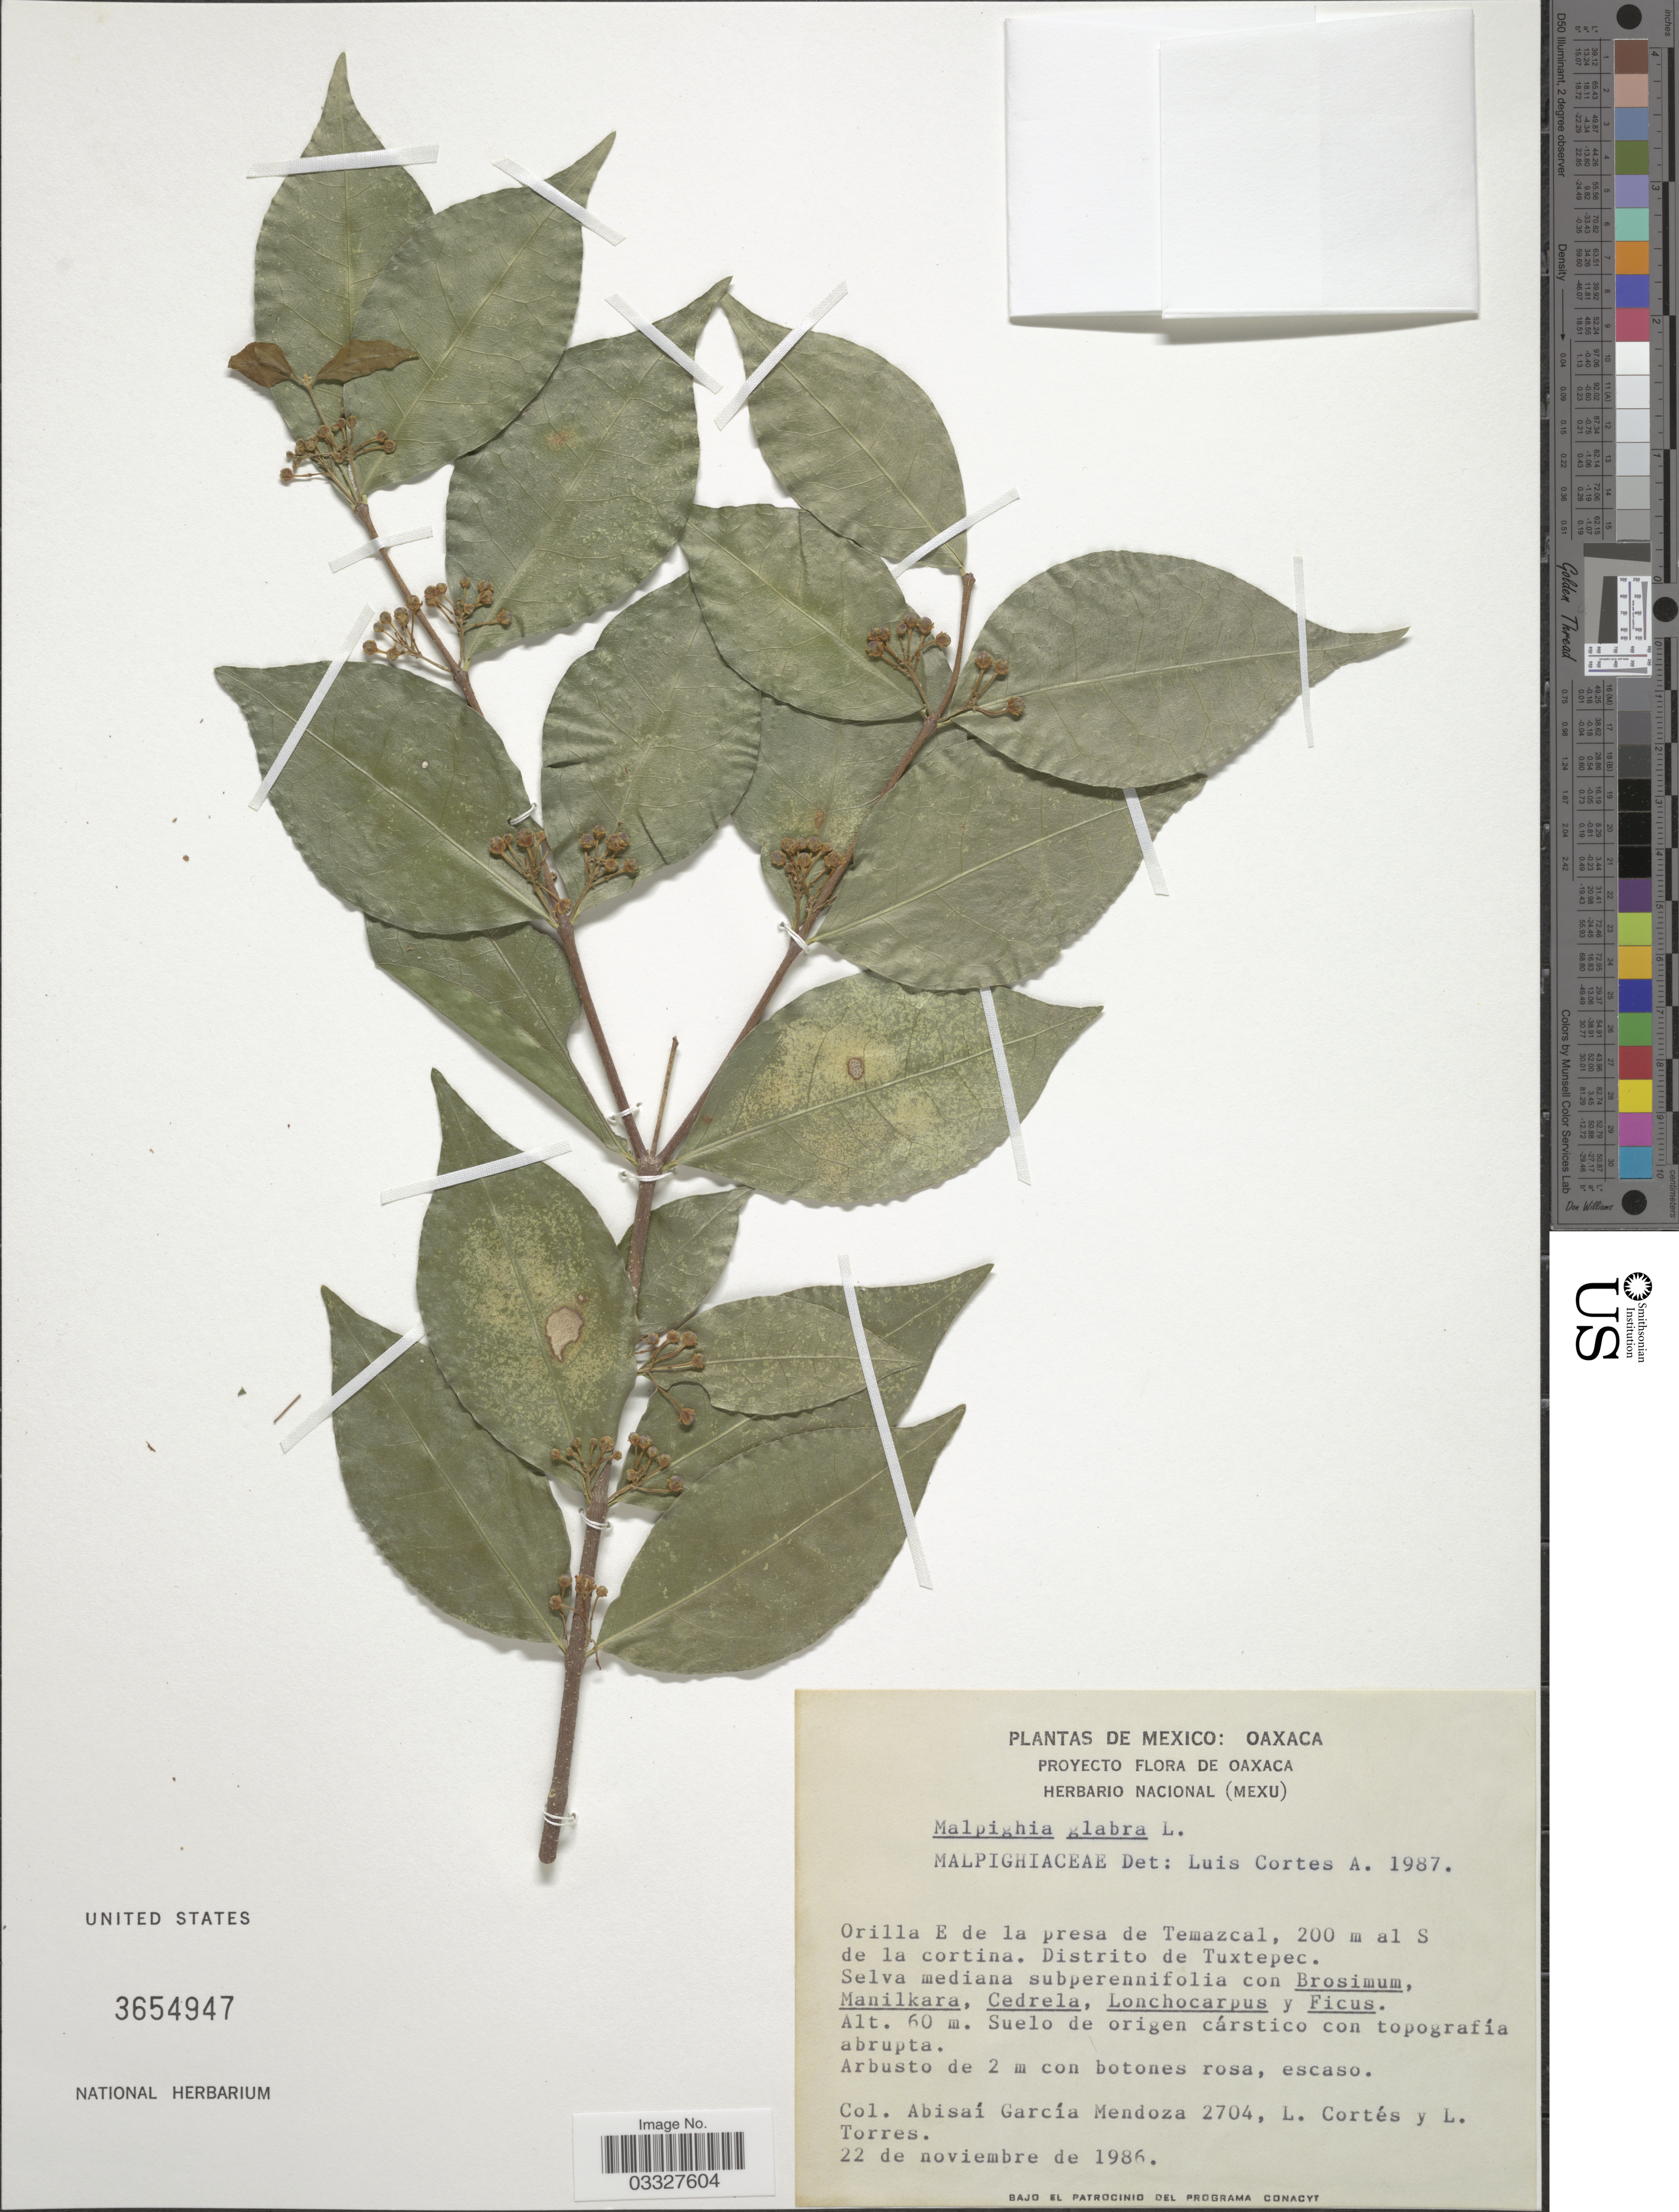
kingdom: Plantae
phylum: Tracheophyta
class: Magnoliopsida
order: Malpighiales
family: Malpighiaceae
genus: Malpighia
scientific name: Malpighia glabra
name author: L.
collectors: A. García-Mendoza, L. Cortes & L. Torres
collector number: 2704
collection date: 1986-11-22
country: Mexico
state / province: Oaxaca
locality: Orilla E de la presa de Temazcal, 200 m al S de la cortina. Distrito de Tuxtepec.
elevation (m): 60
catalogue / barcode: US 3654947